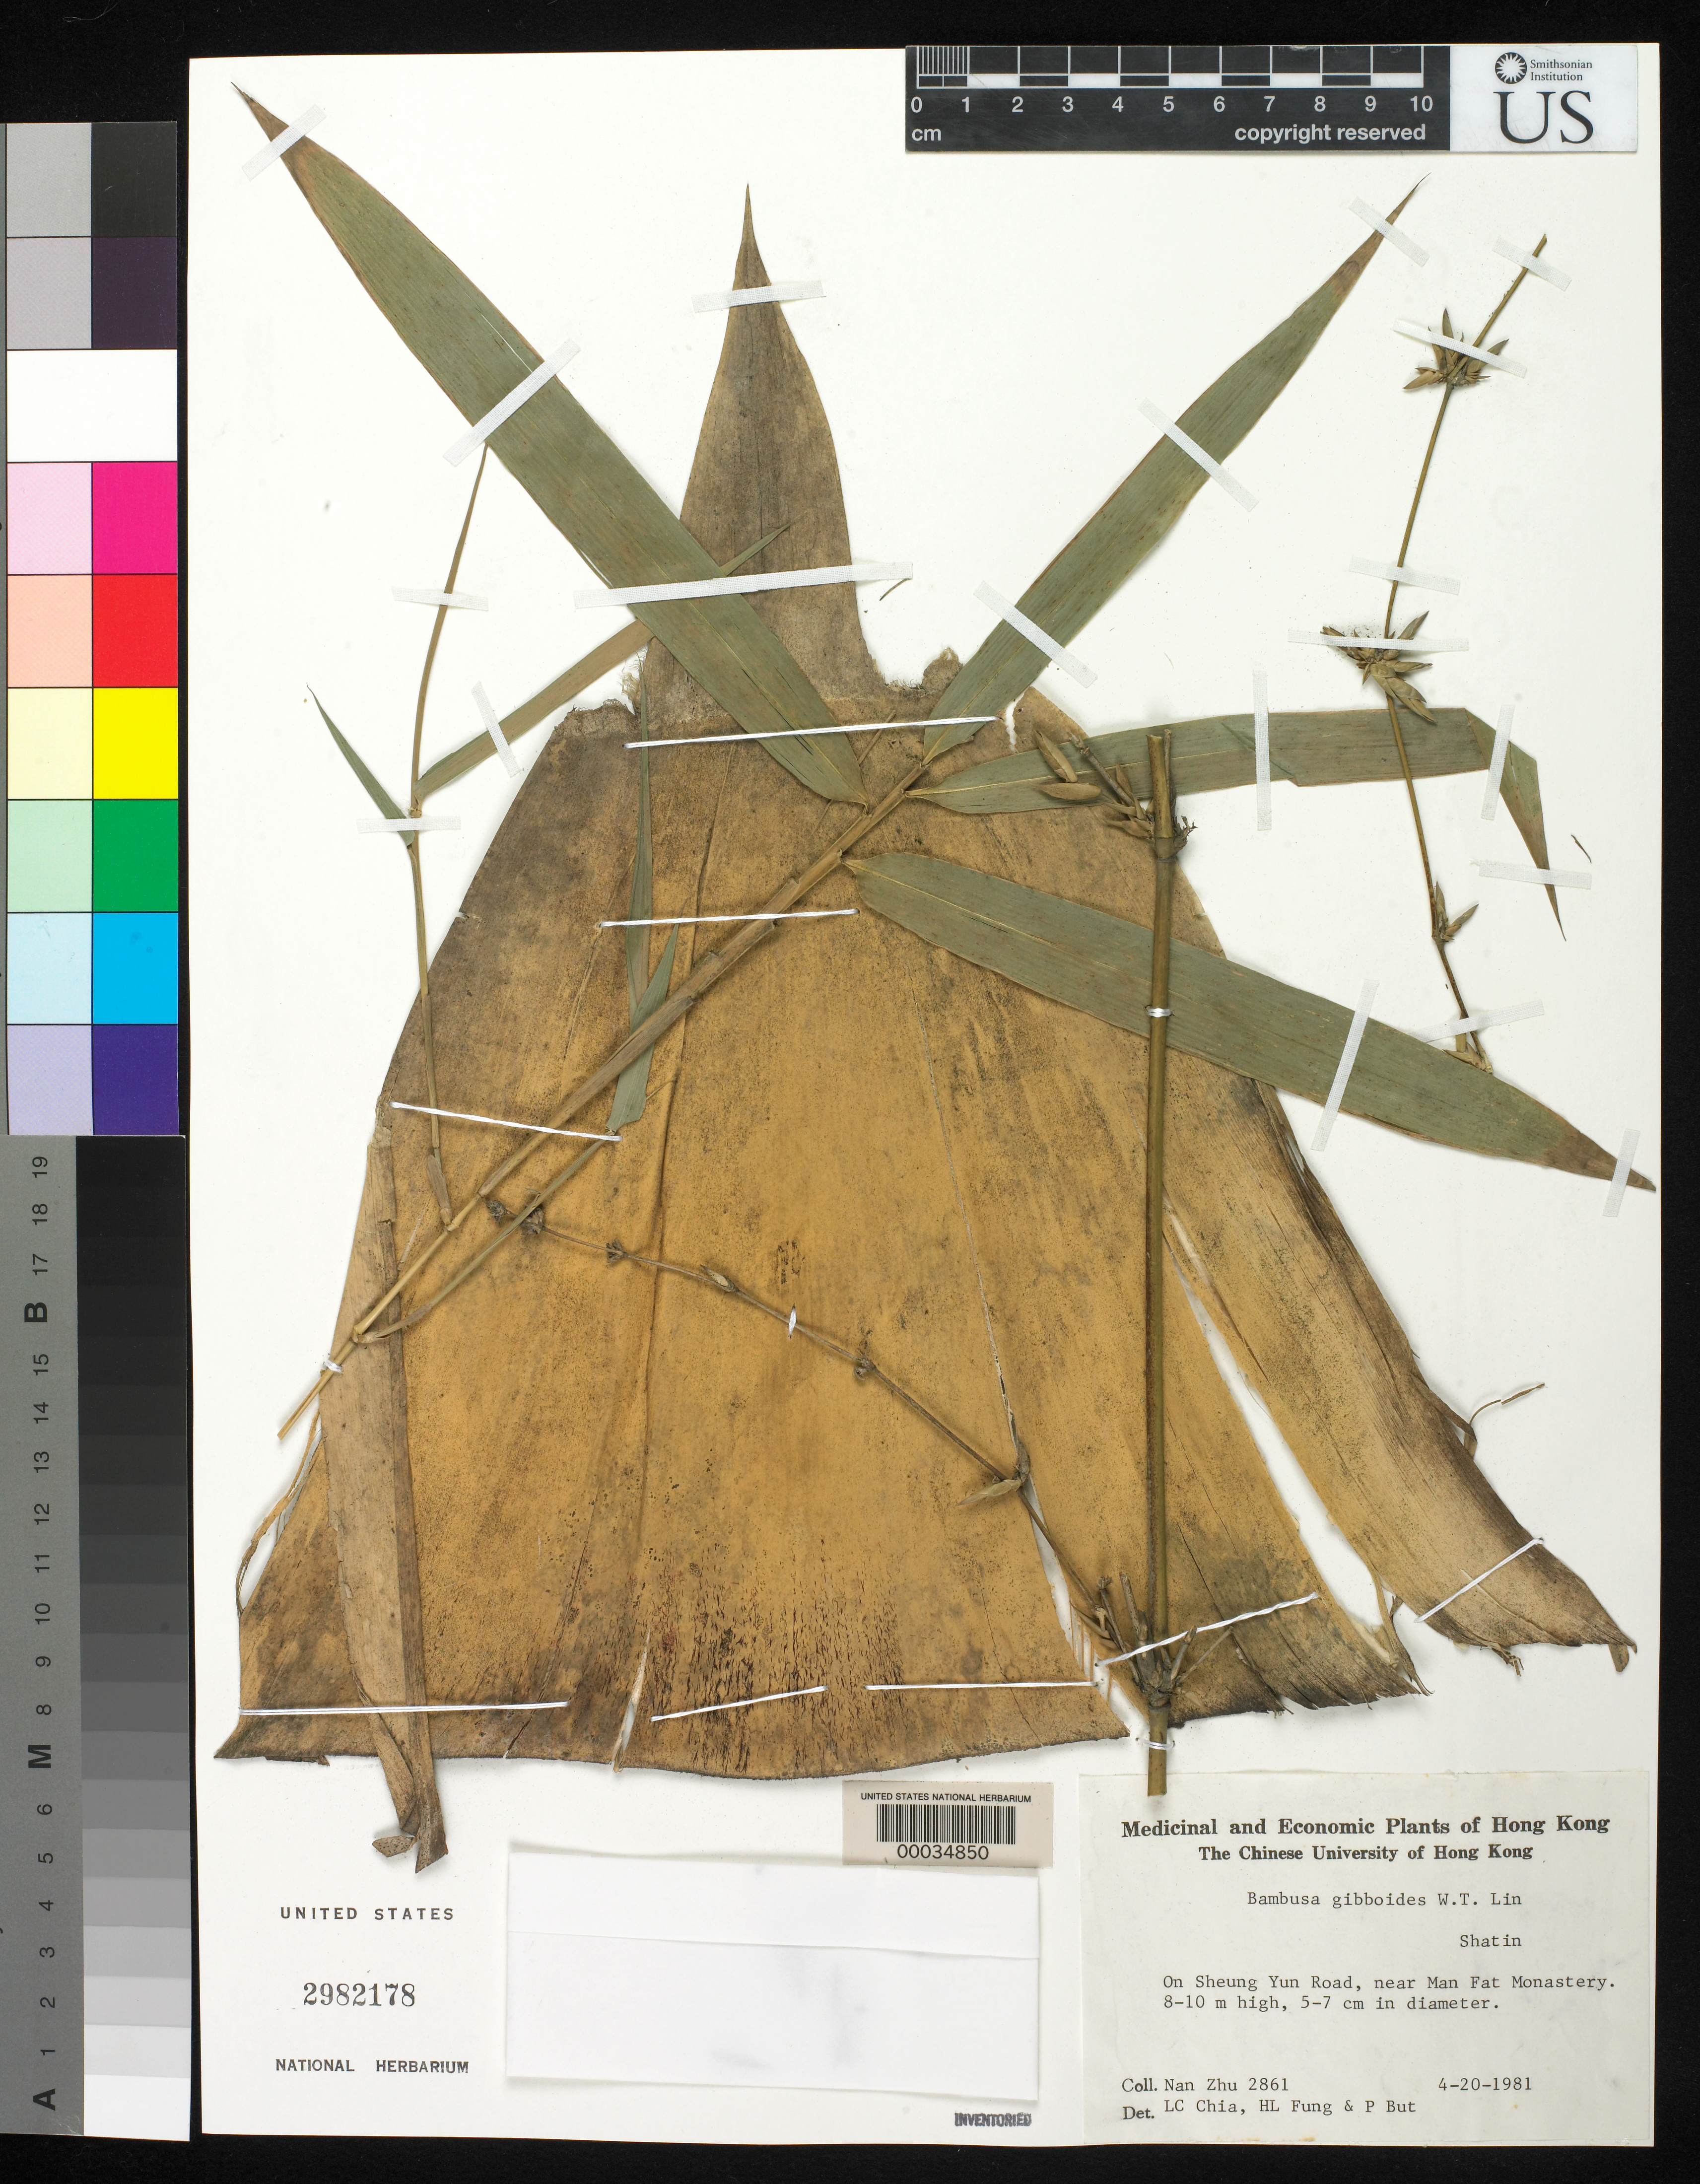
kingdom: Plantae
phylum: Tracheophyta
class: Liliopsida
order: Poales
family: Poaceae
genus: Bambusa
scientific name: Bambusa gibboides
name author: W.T. Lin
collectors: Z. Nan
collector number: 2861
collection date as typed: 20 Apr 1980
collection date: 1980-04-20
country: China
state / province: Hong Kong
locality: Sheung yun, man fan monastery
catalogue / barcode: US 2982178